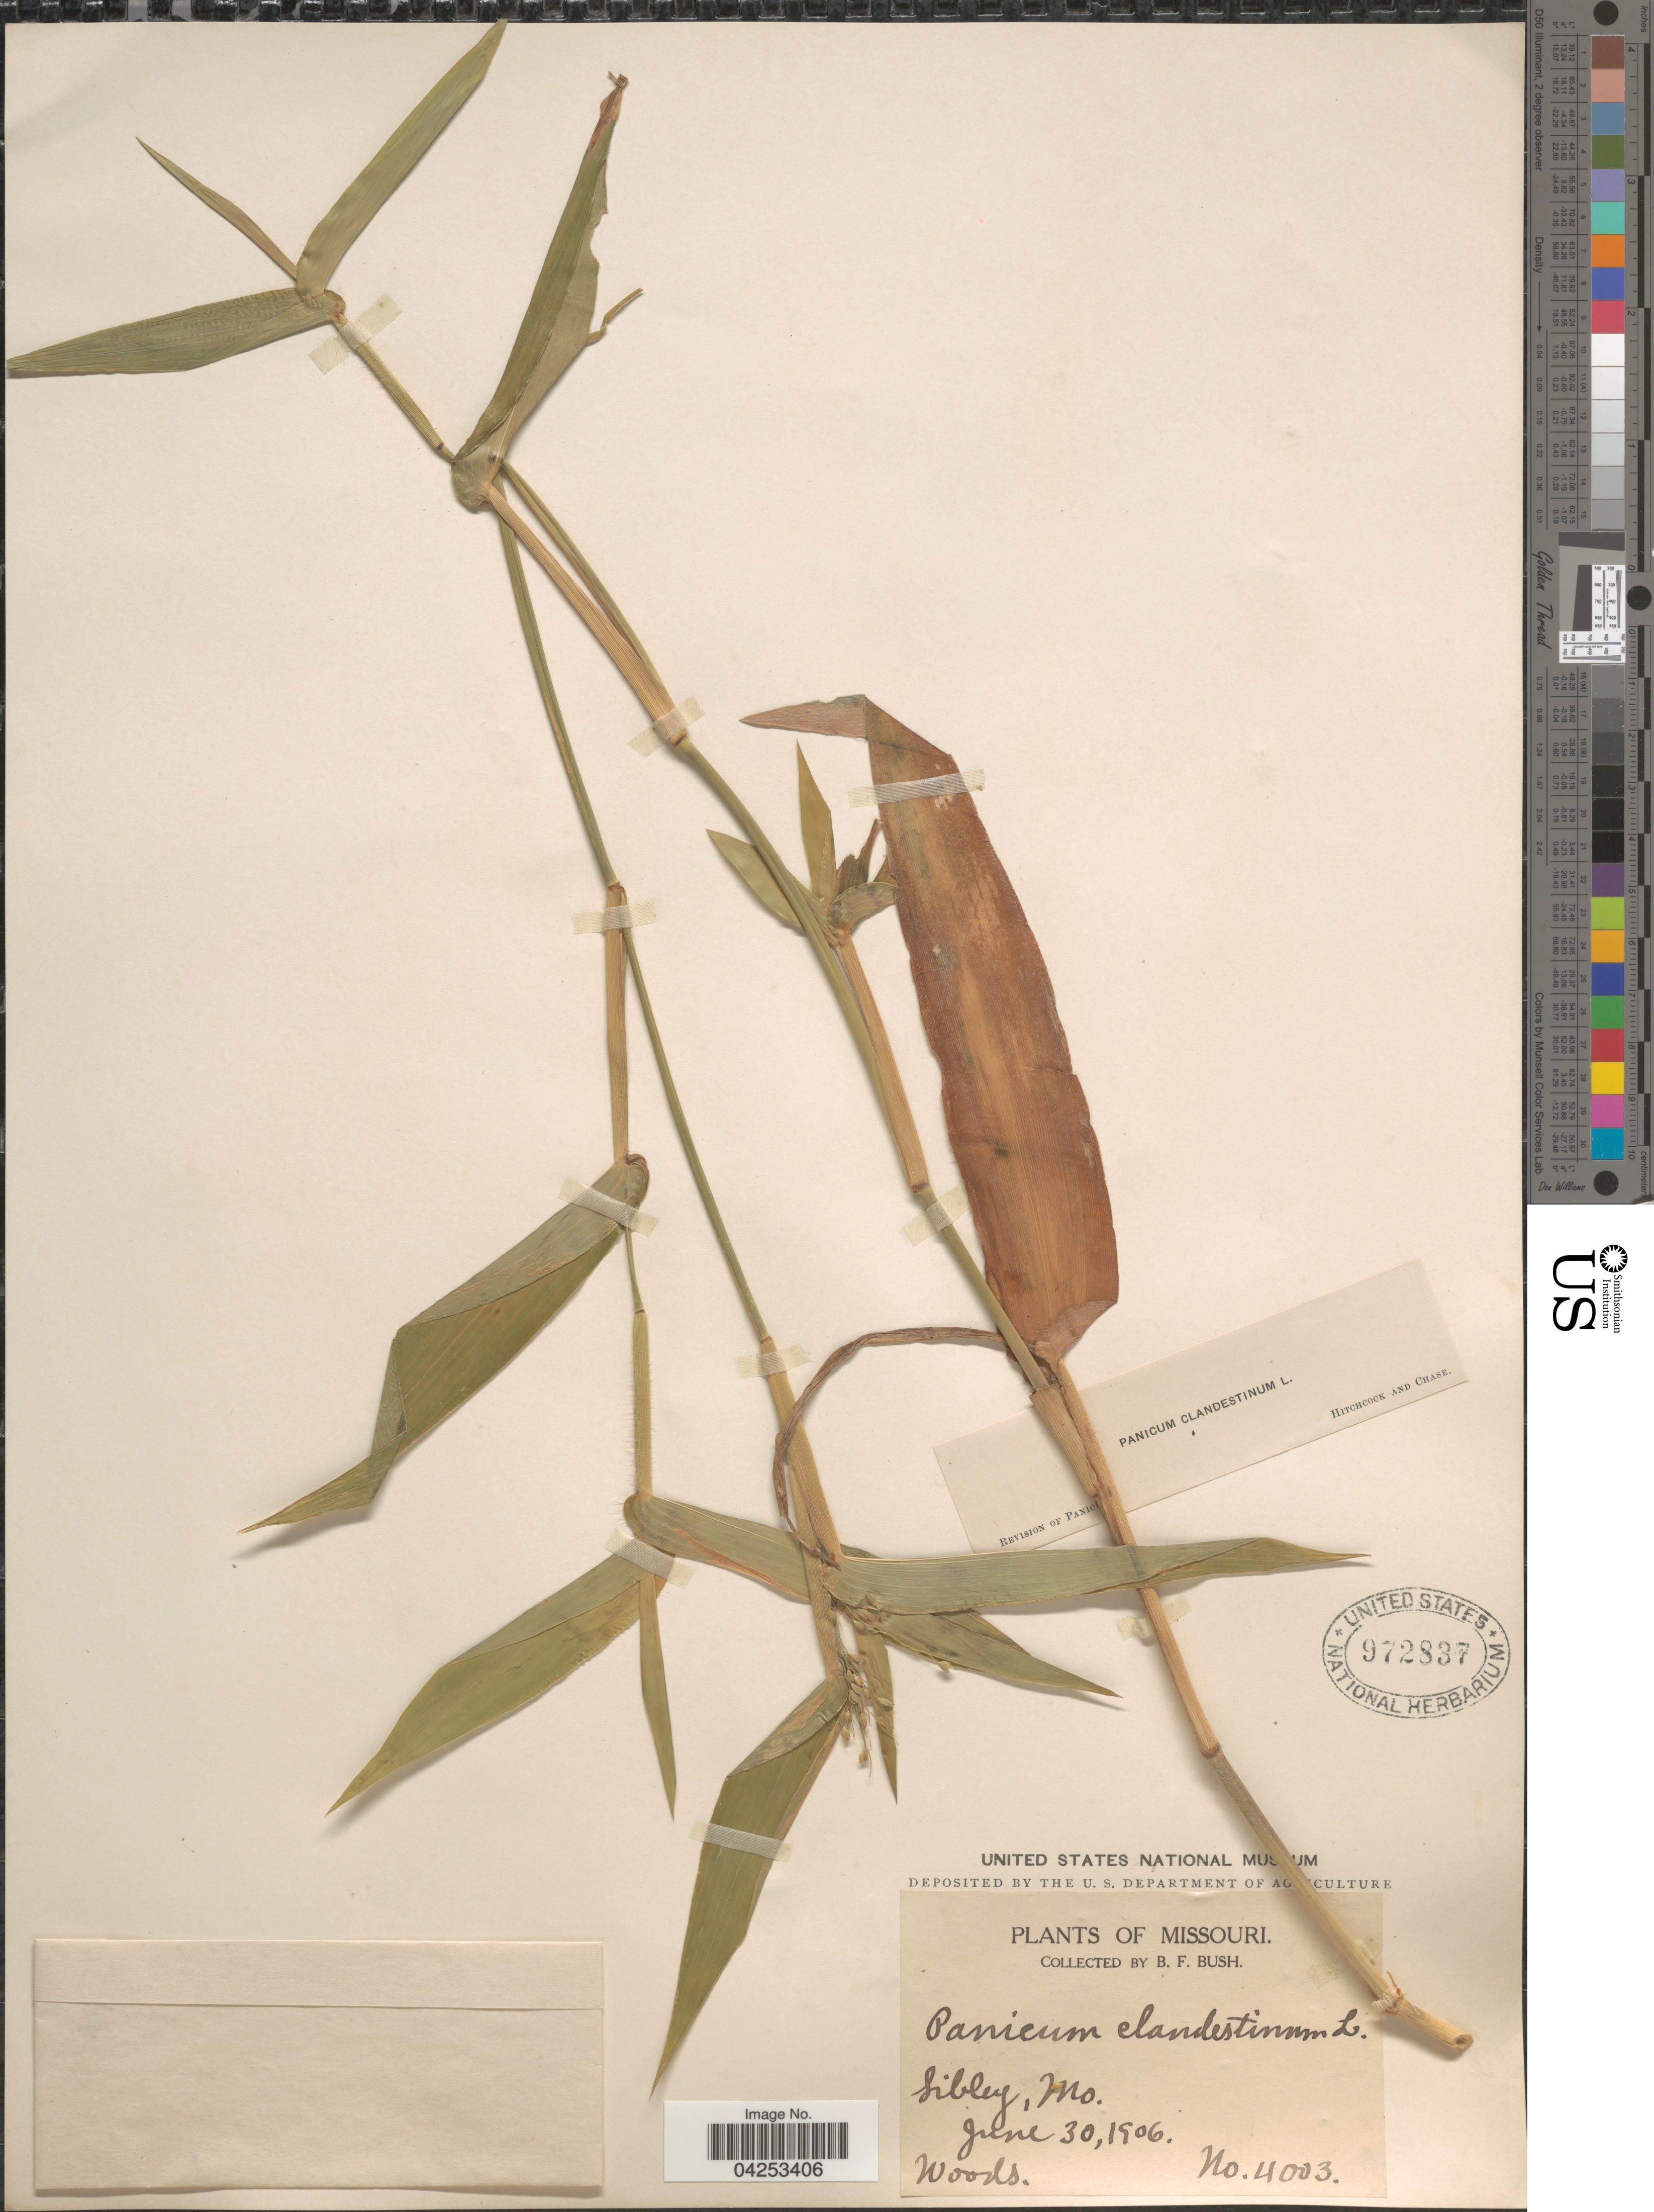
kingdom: Plantae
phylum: Tracheophyta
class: Liliopsida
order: Poales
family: Poaceae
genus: Dichanthelium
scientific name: Dichanthelium clandestinum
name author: (L.) Gould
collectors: B. F. Bush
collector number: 4003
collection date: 1906-06-30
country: United States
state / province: Missouri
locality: Sibley.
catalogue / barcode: US 972837